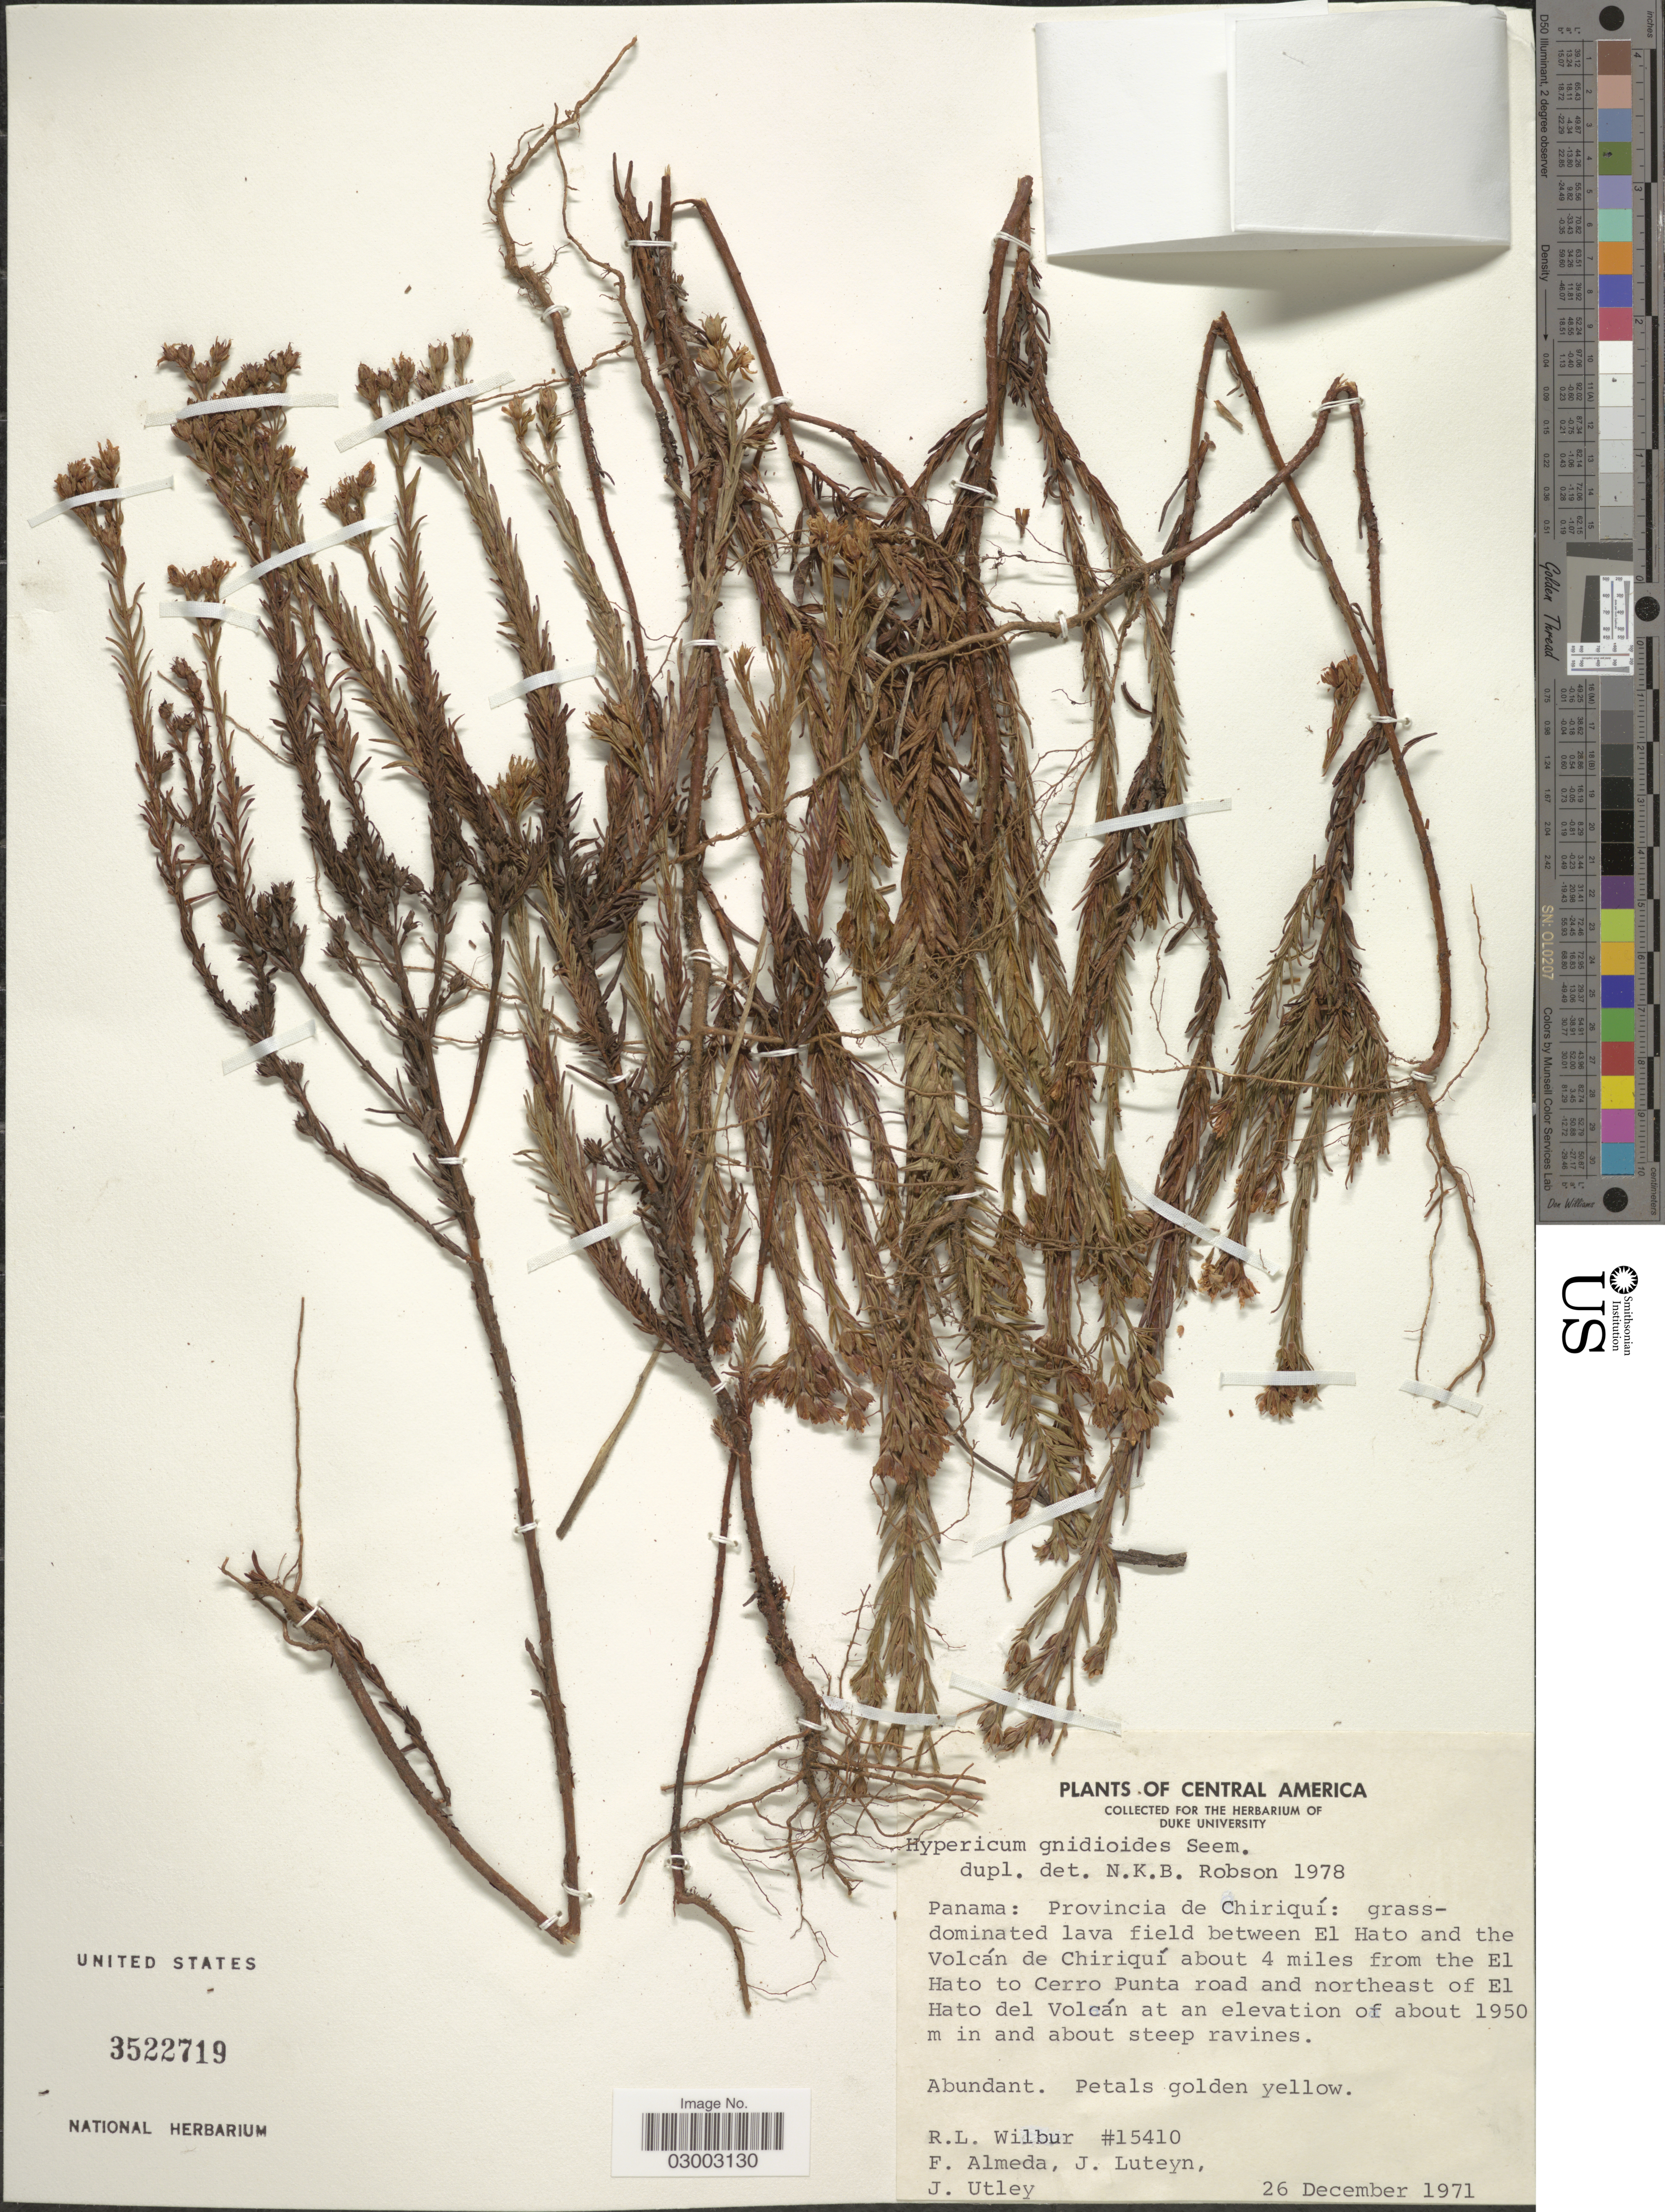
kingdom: Plantae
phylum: Tracheophyta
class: Magnoliopsida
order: Malpighiales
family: Hypericaceae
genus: Hypericum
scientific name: Hypericum gnidioides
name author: Seem.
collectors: R. L. Wilbur, F. Almeda, J. Luteyn & J. Utley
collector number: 15410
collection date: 1971-12-26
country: Panama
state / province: Chiriqui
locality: Grass-dominated lava field between El Hato and the Volcán de Chiriquí about 4 miles from the El Hato to Cerro Punta road and northeast of El Hato del Volcán.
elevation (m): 1950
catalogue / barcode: US 3522719